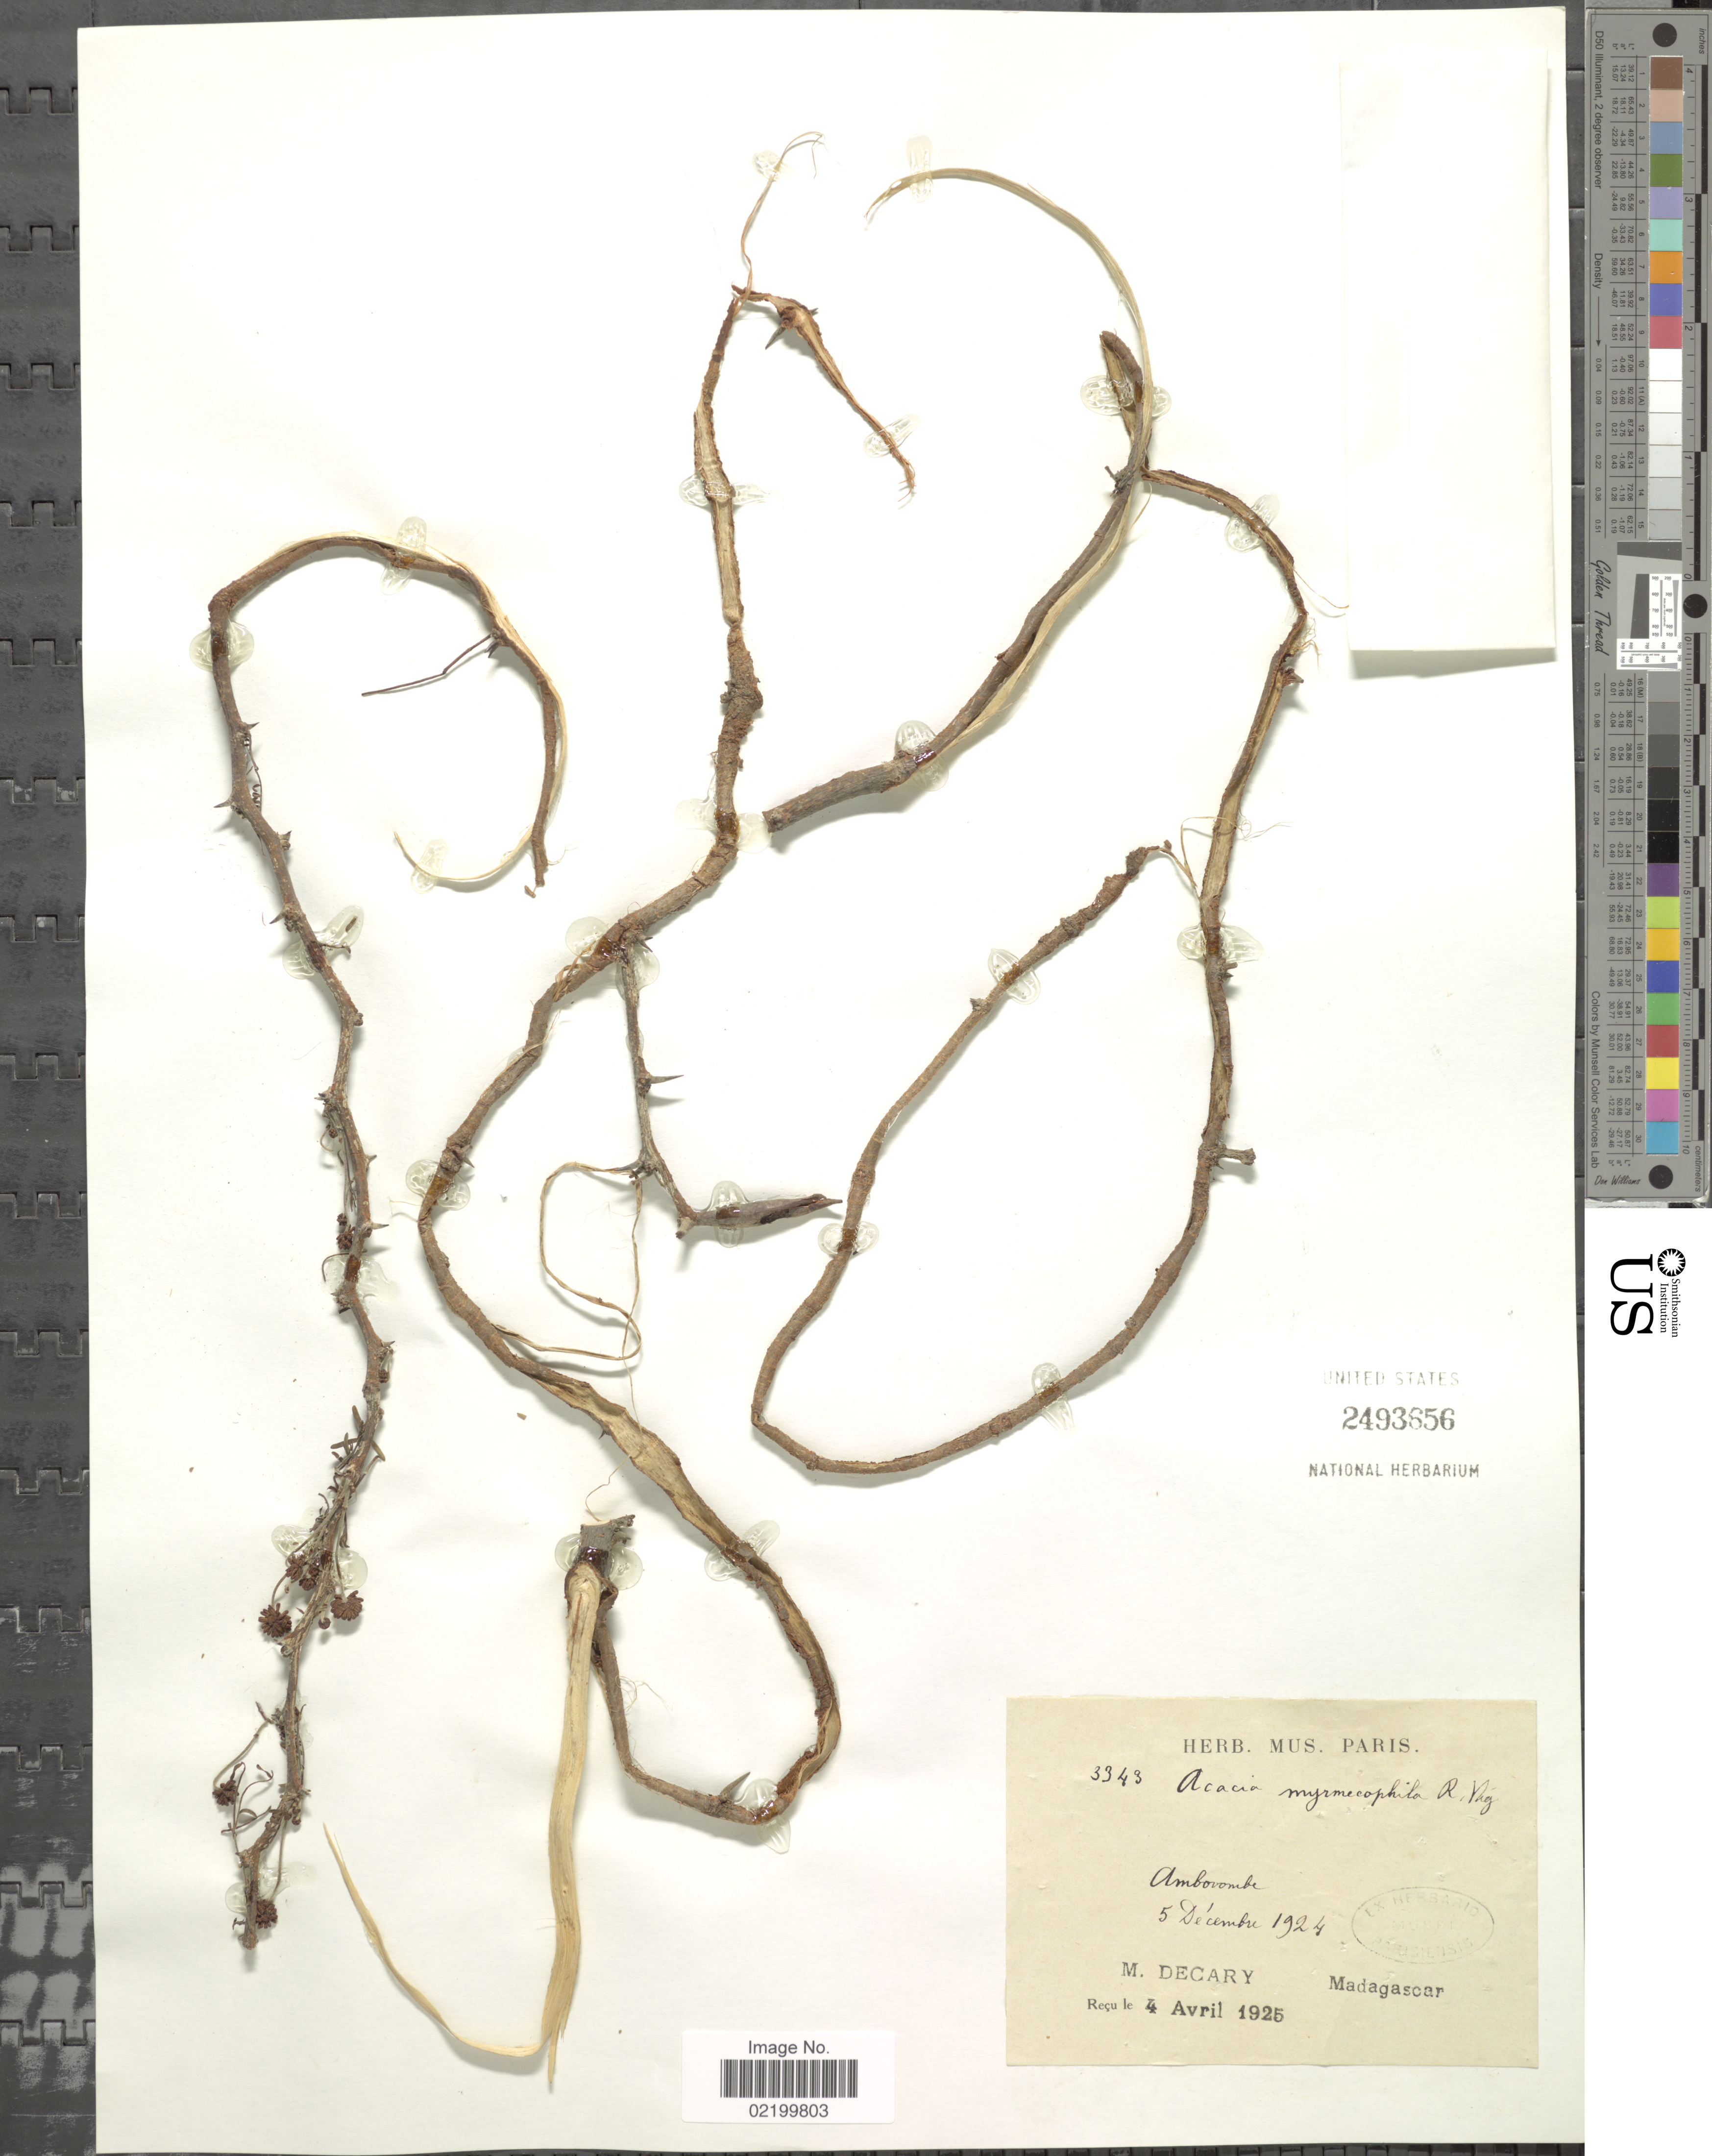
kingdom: Plantae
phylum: Tracheophyta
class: Magnoliopsida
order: Fabales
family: Fabaceae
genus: Vachellia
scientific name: Vachellia myrmecophila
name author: (R. Vig.) Boatwr.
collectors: R. Decary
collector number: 3343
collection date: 1924-12-05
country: Madagascar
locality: Amborombe. Madagascar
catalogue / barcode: US 2493656